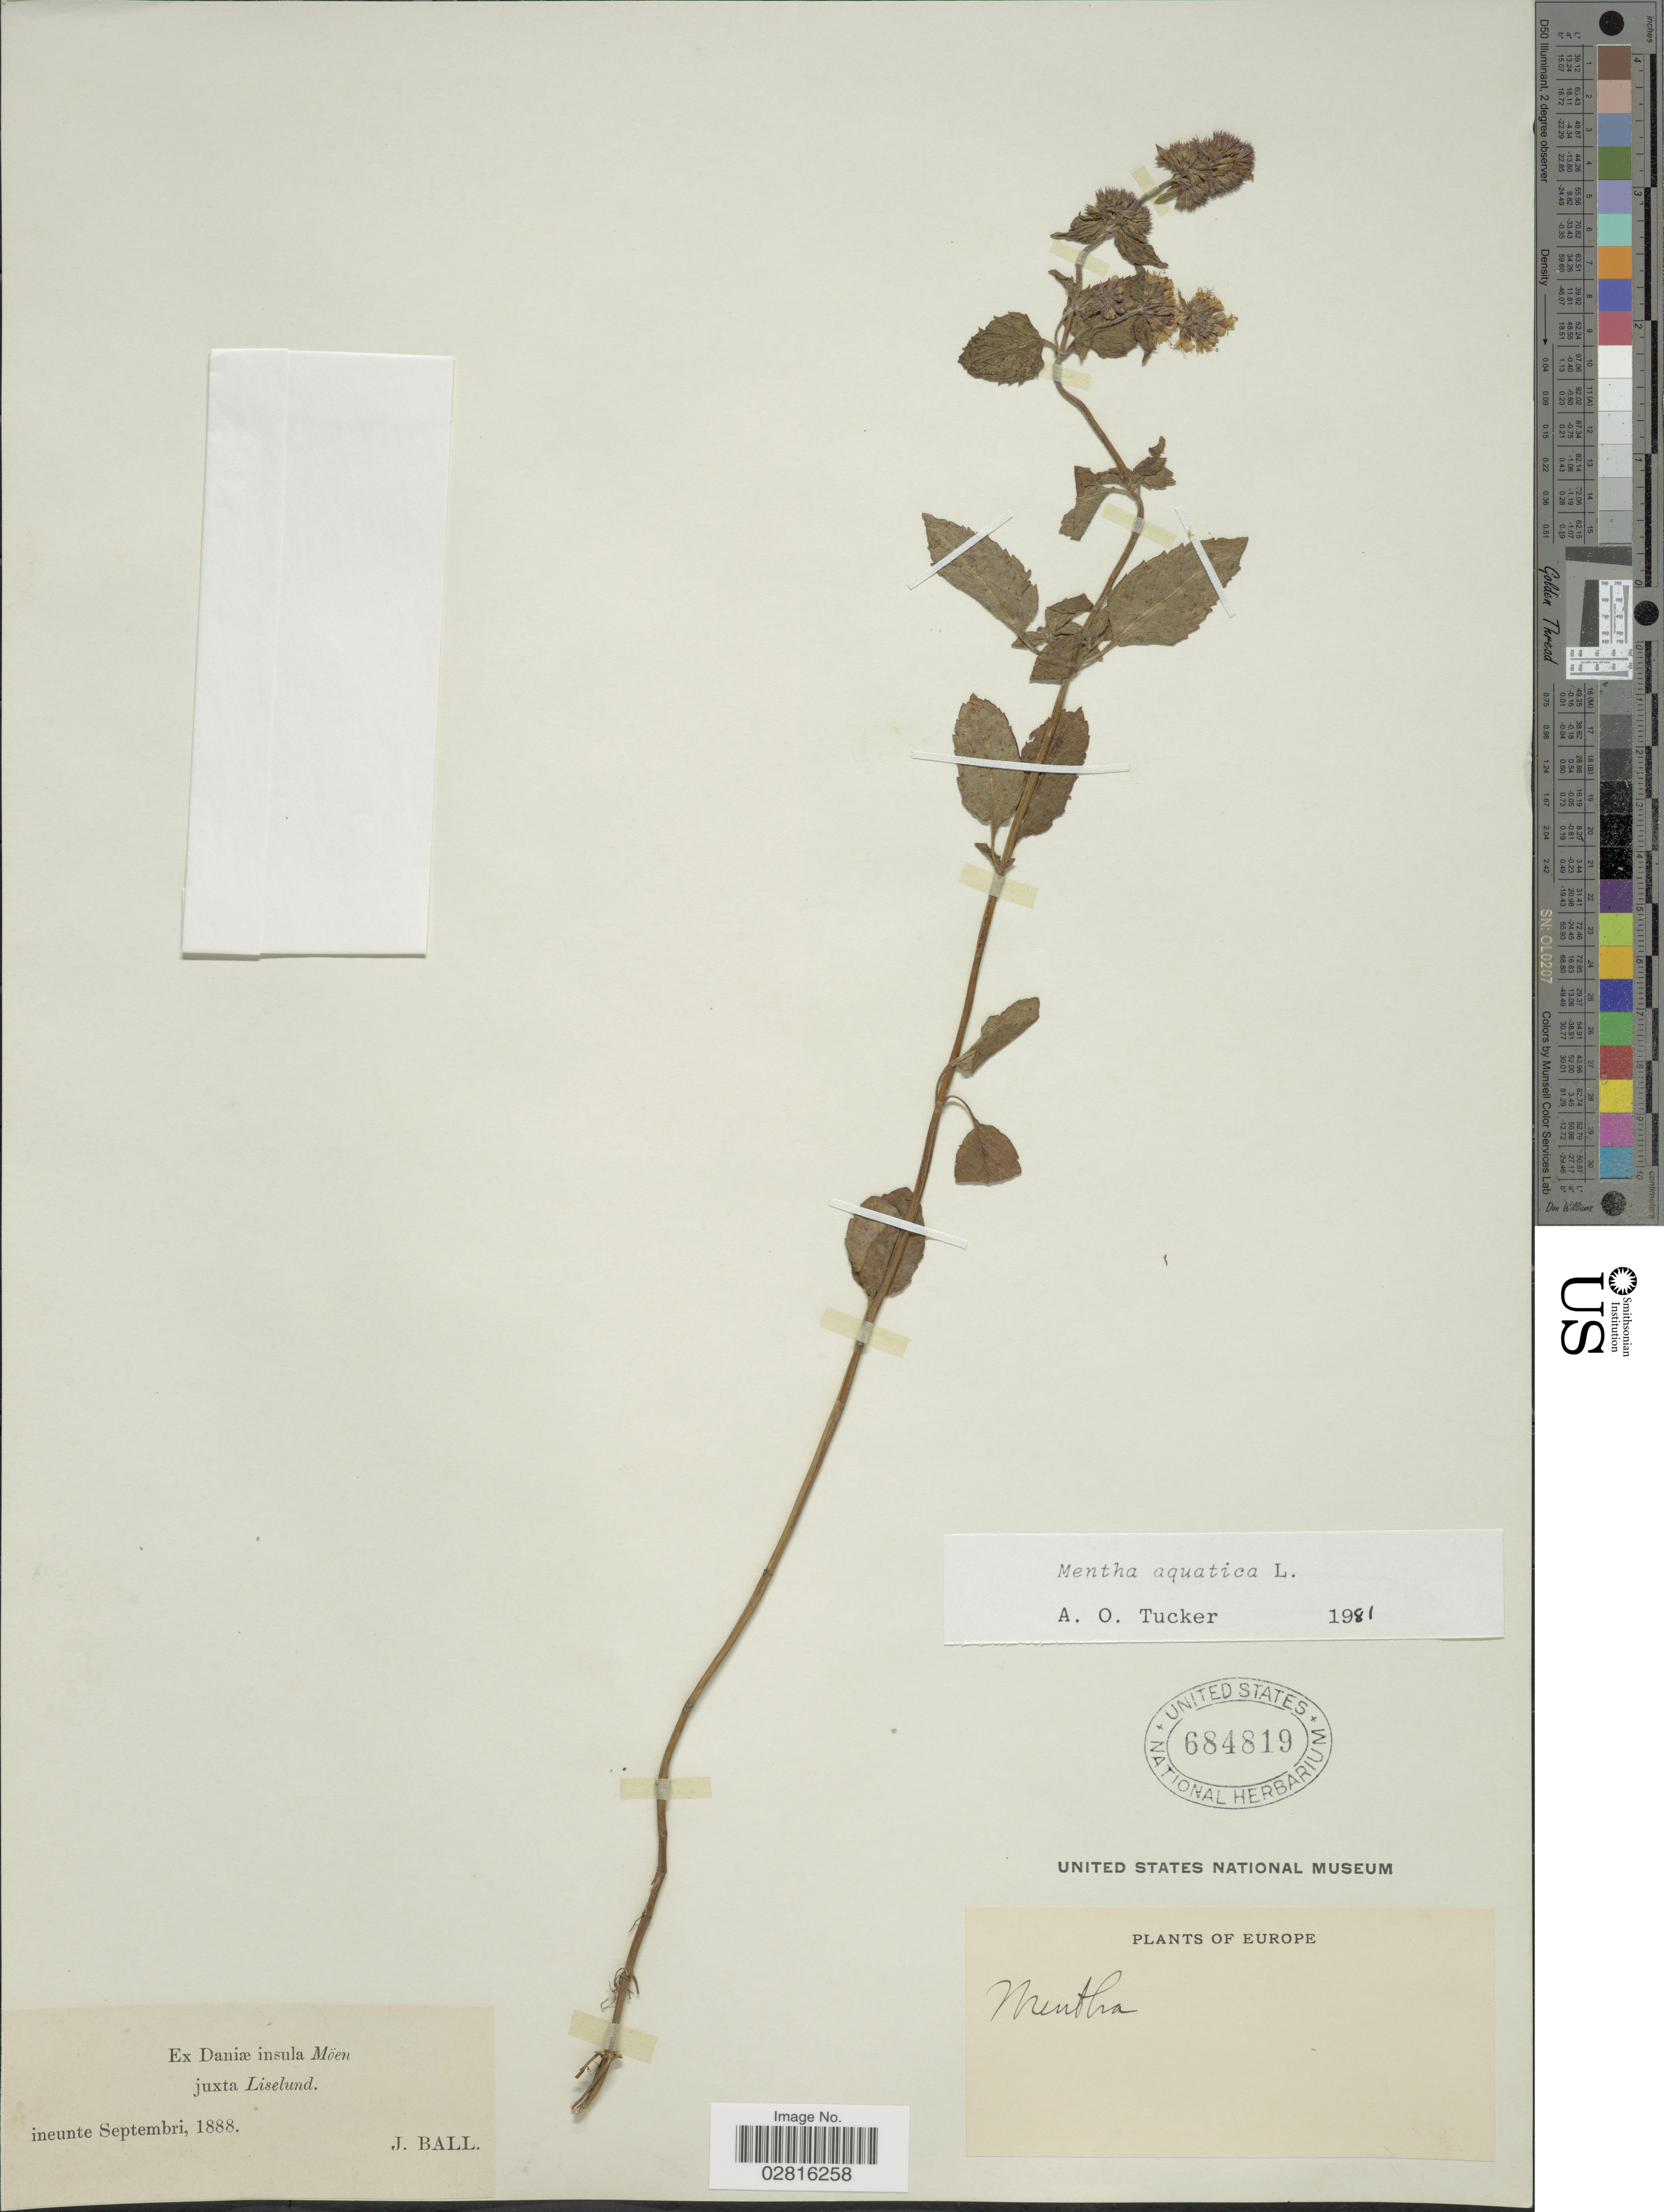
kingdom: Plantae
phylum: Tracheophyta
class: Magnoliopsida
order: Lamiales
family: Lamiaceae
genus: Mentha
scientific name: Mentha aquatica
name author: L.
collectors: J. Ball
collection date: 1888-09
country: Denmark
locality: Europe. Daniæ insula Möen juxta Liselund.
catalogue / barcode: US 684819